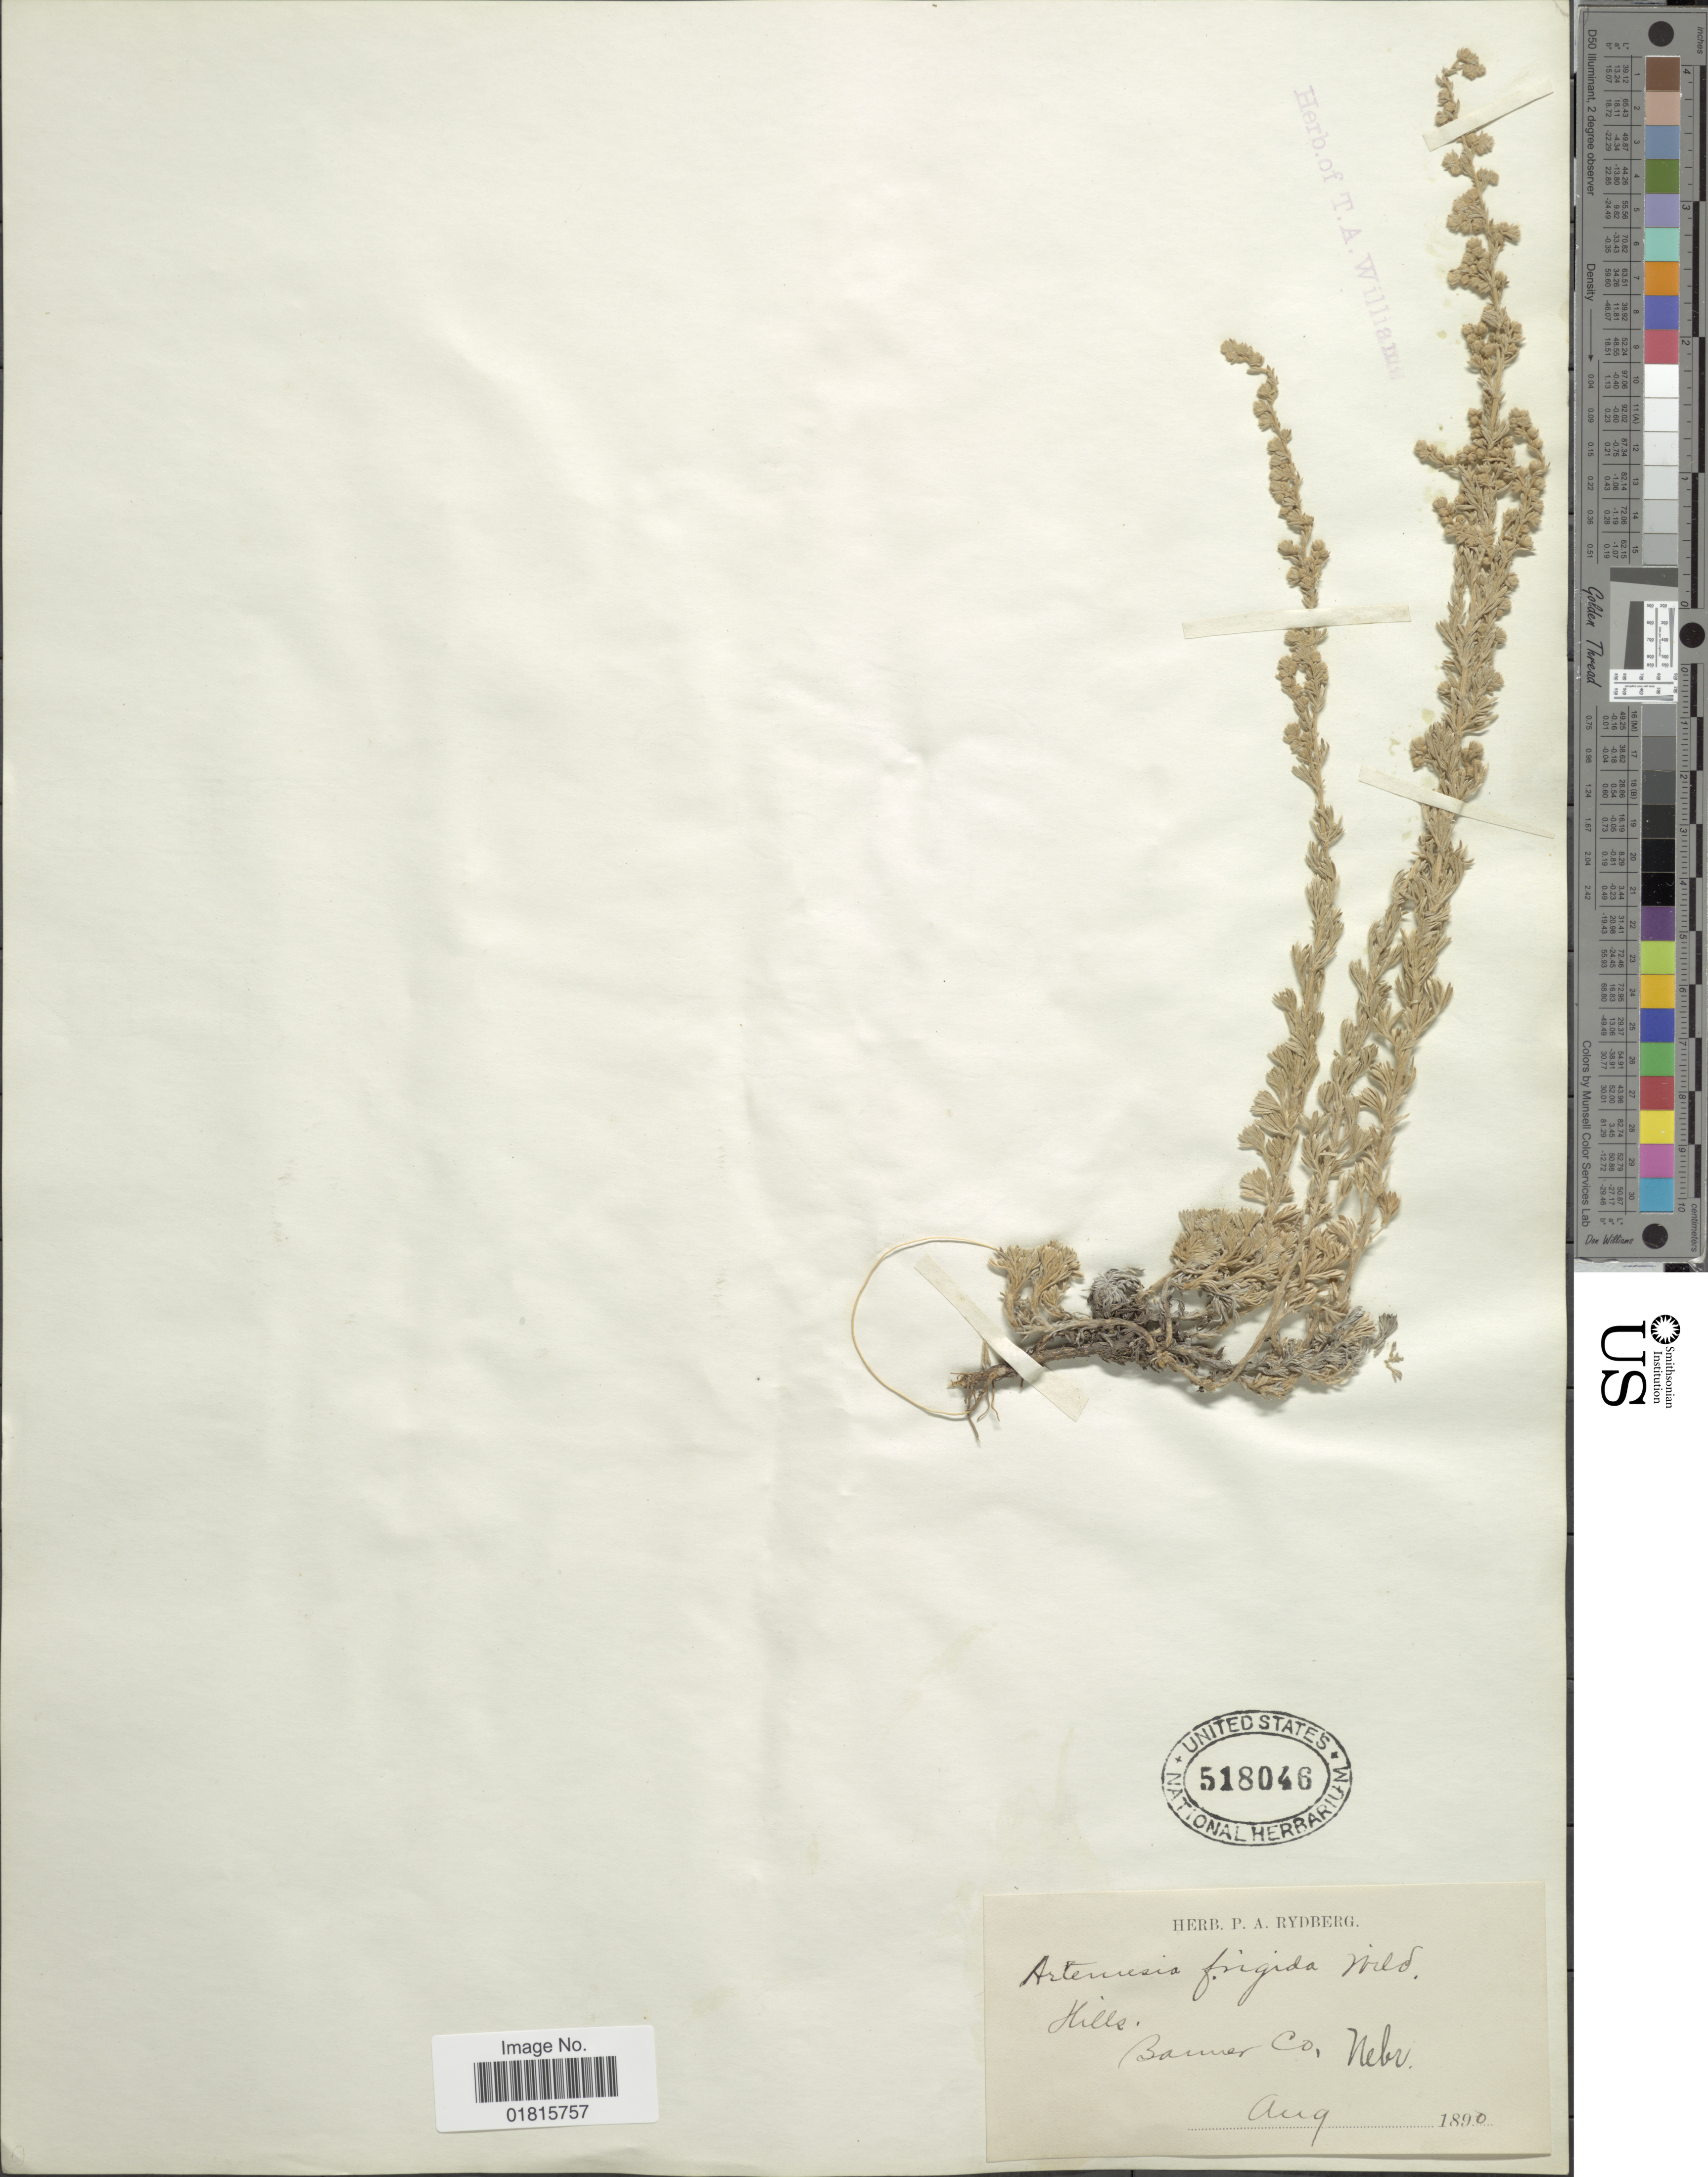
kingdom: Plantae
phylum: Tracheophyta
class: Magnoliopsida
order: Asterales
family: Asteraceae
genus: Artemisia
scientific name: Artemisia frigida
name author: Willd.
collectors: ex herb. P. A. Rydberg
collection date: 1890-08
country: United States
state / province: Nebraska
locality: Hills, Bauner Co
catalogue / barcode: US 518046